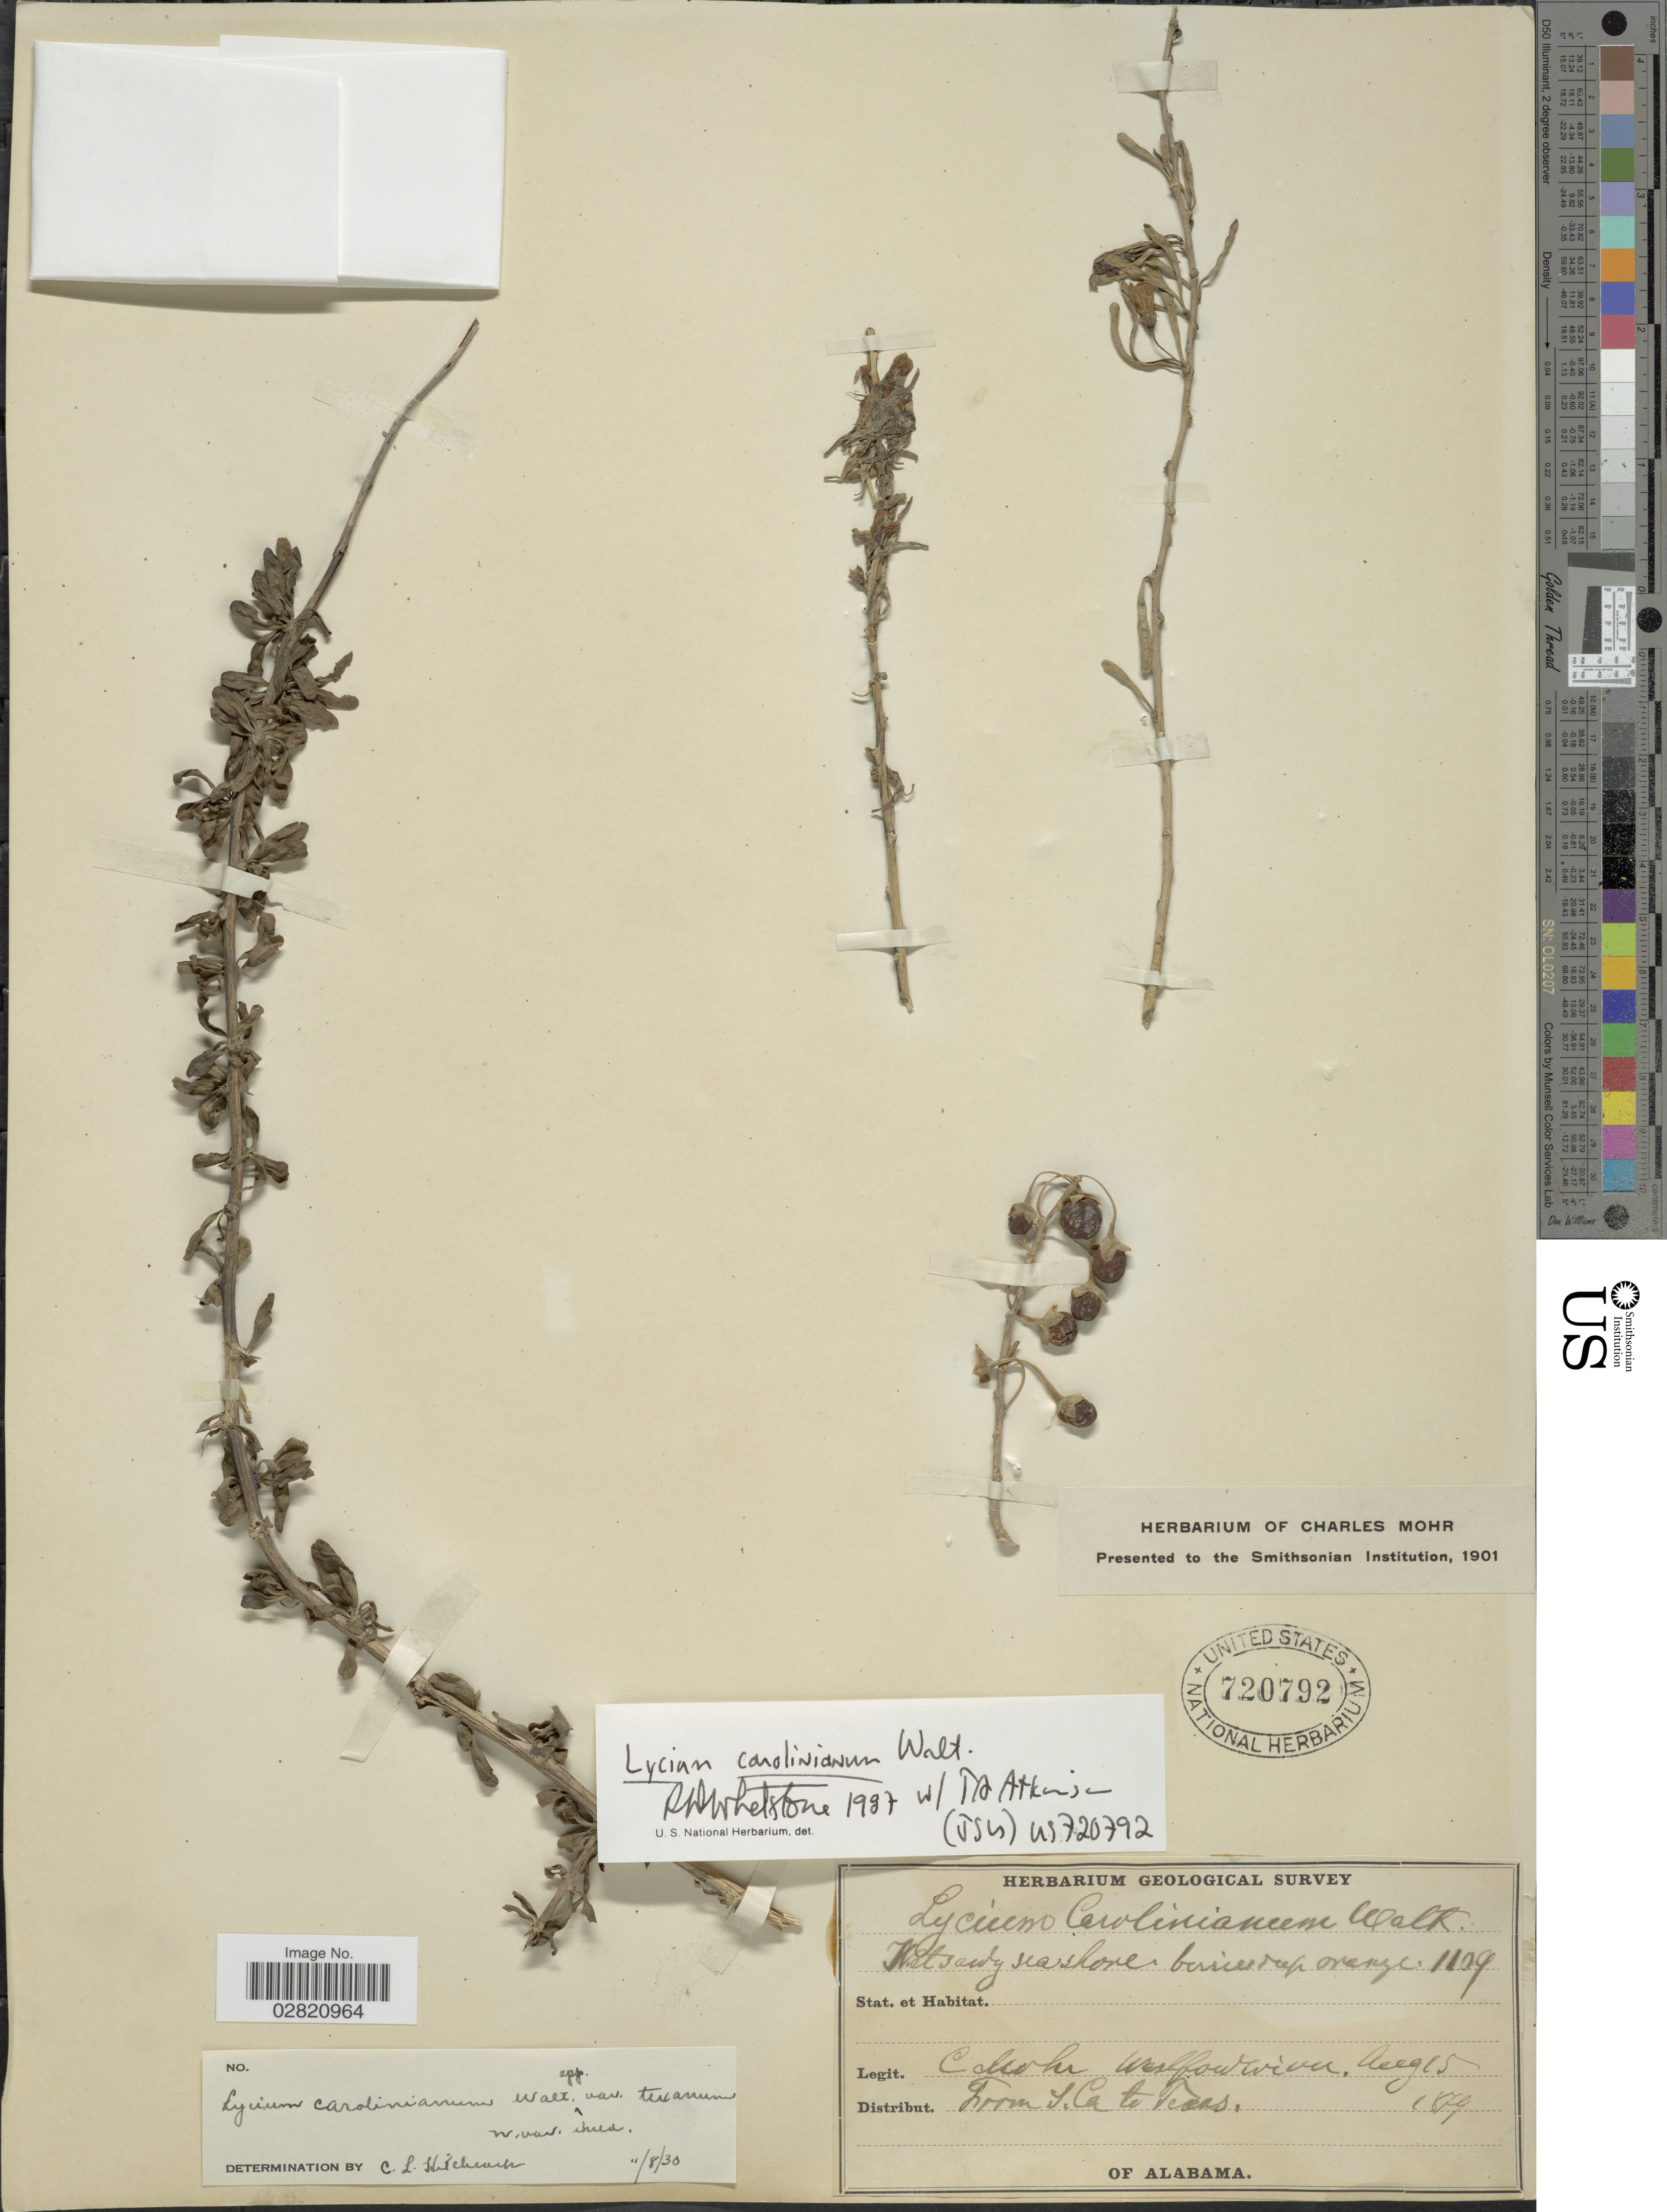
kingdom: Plantae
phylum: Tracheophyta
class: Magnoliopsida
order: Solanales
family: Solanaceae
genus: Lycium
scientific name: Lycium carolinianum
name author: Walter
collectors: Mohr, C. T. (herbarium)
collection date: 1879-08-15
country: United States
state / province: Alabama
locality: West fowl river.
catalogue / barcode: US 720792